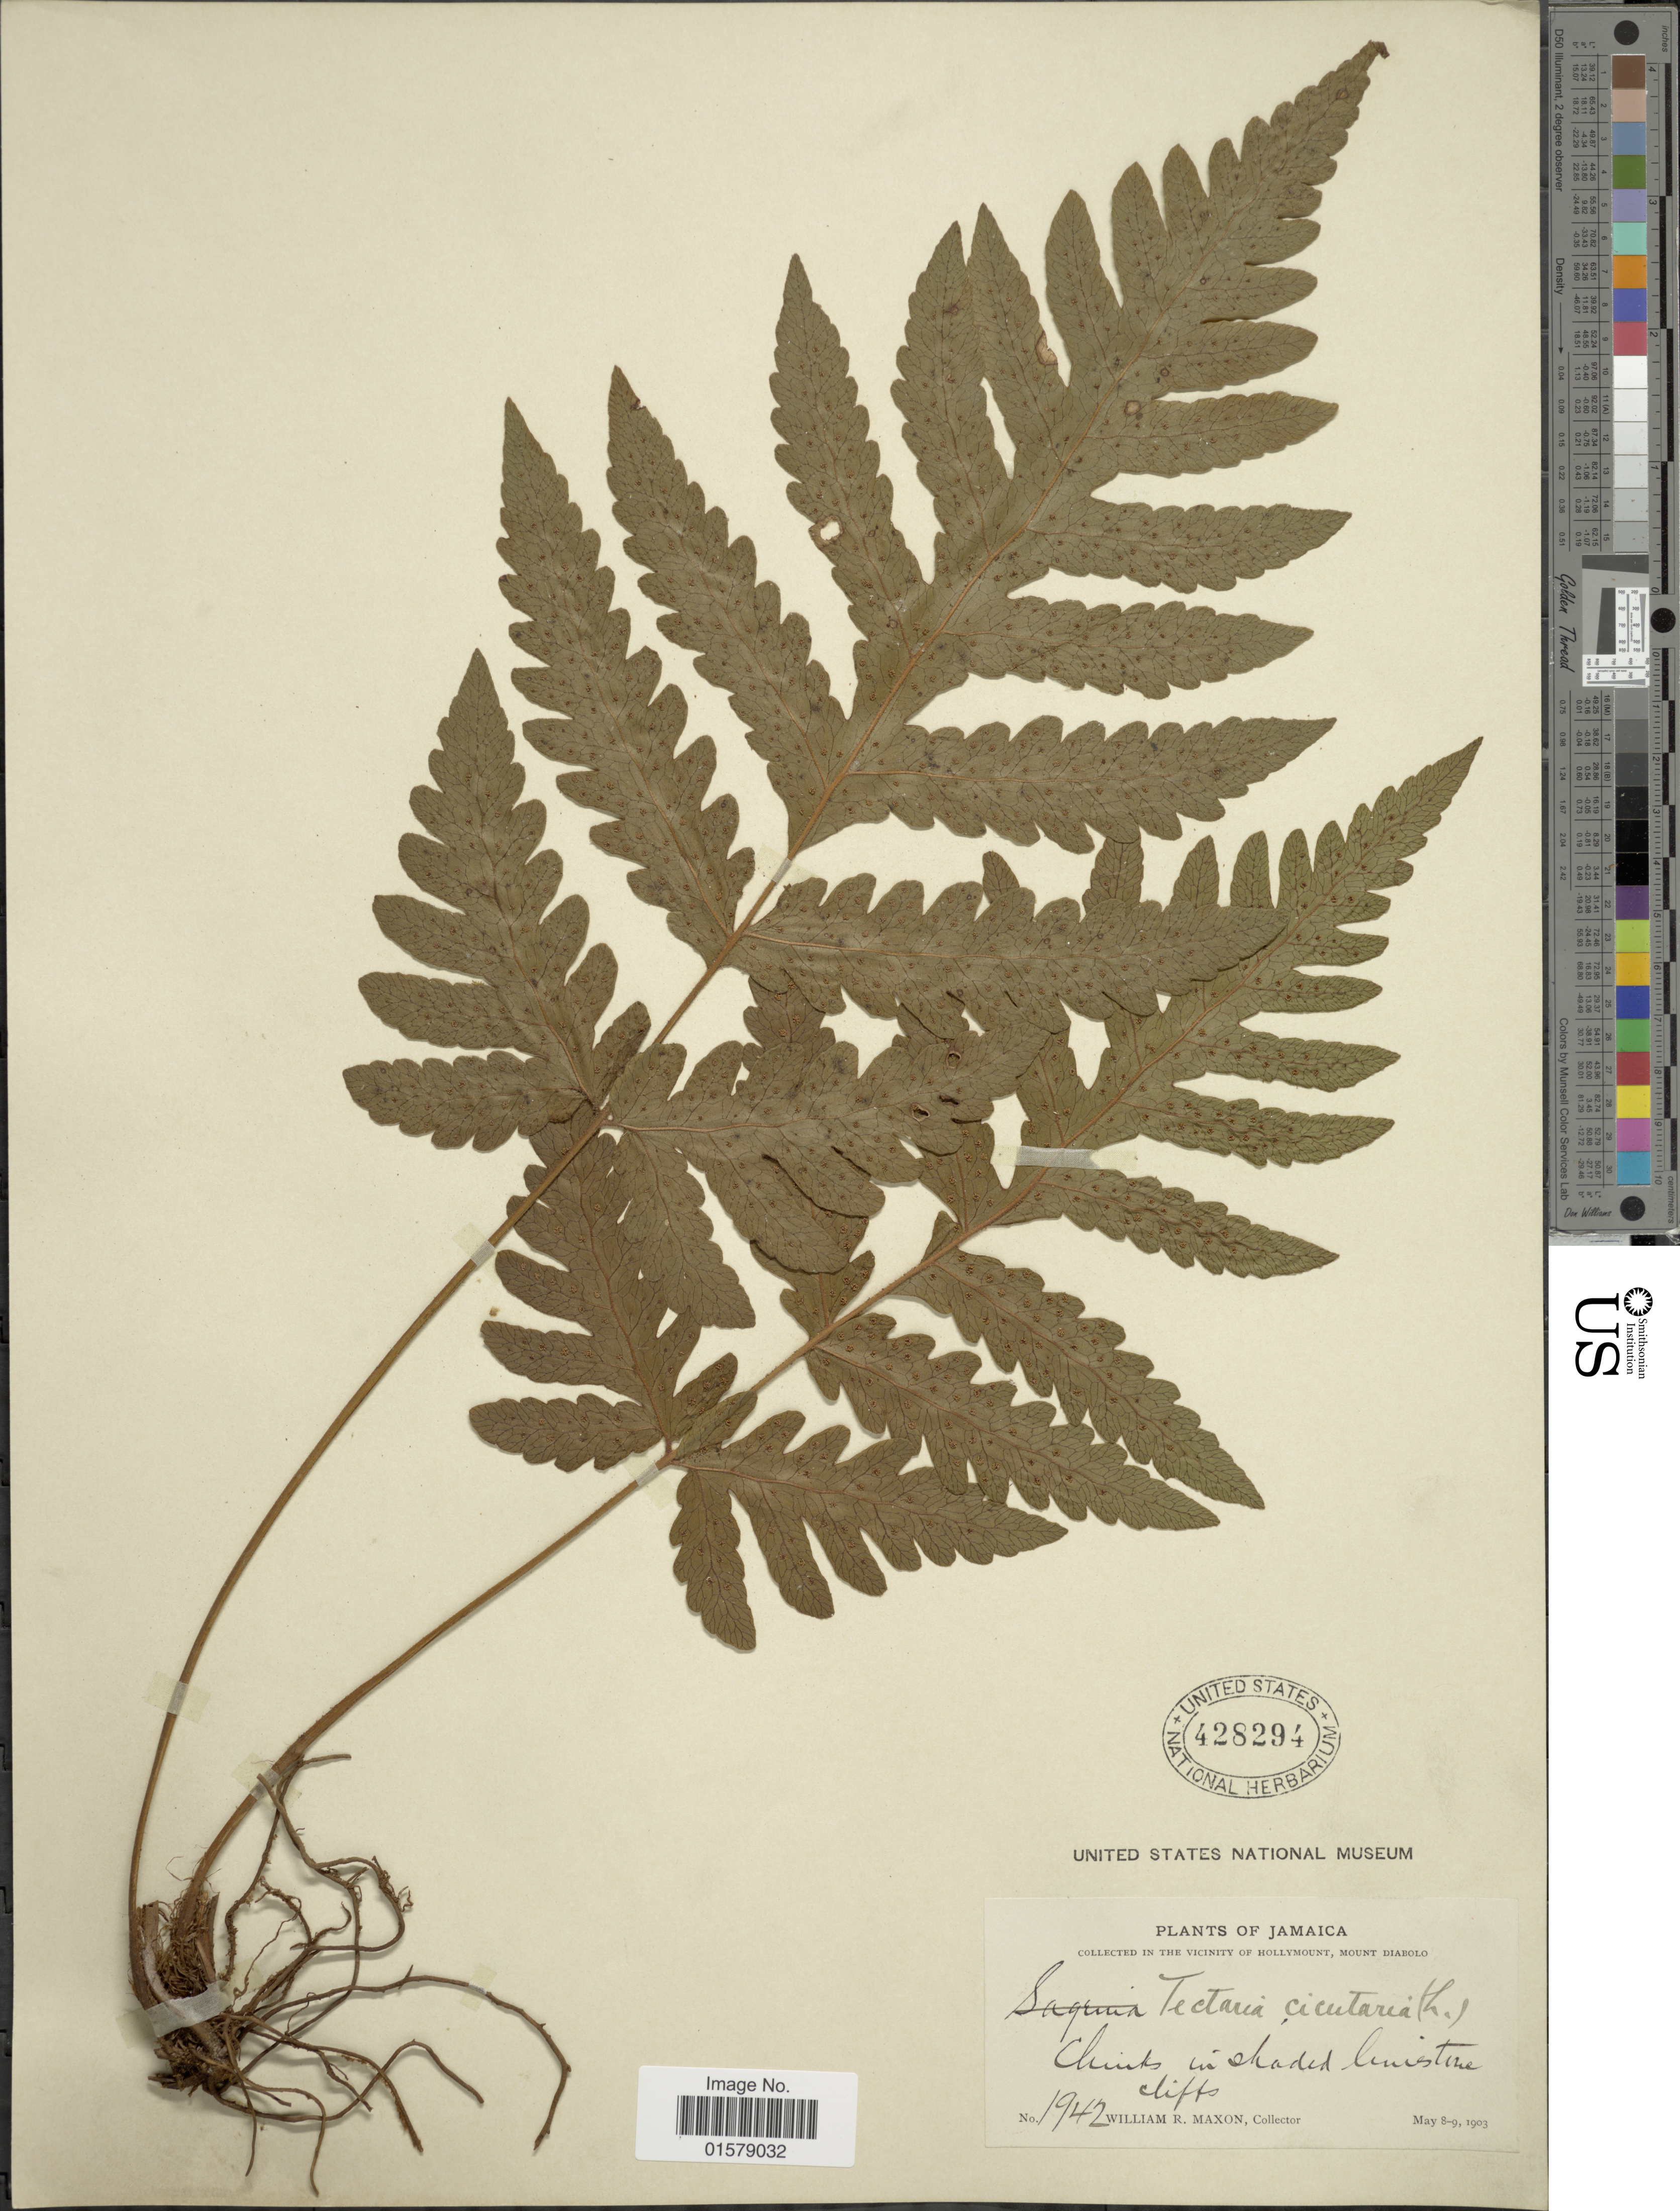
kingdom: Plantae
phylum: Tracheophyta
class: Polypodiopsida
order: Polypodiales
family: Tectariaceae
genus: Tectaria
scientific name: Tectaria cicutaria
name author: (L.) Copel.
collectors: W. R. Maxon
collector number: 1942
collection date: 1903-05-07/1903-05-08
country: Jamaica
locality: In the Vicinity of Hollymount. Mount Diablo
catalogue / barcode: US 428294